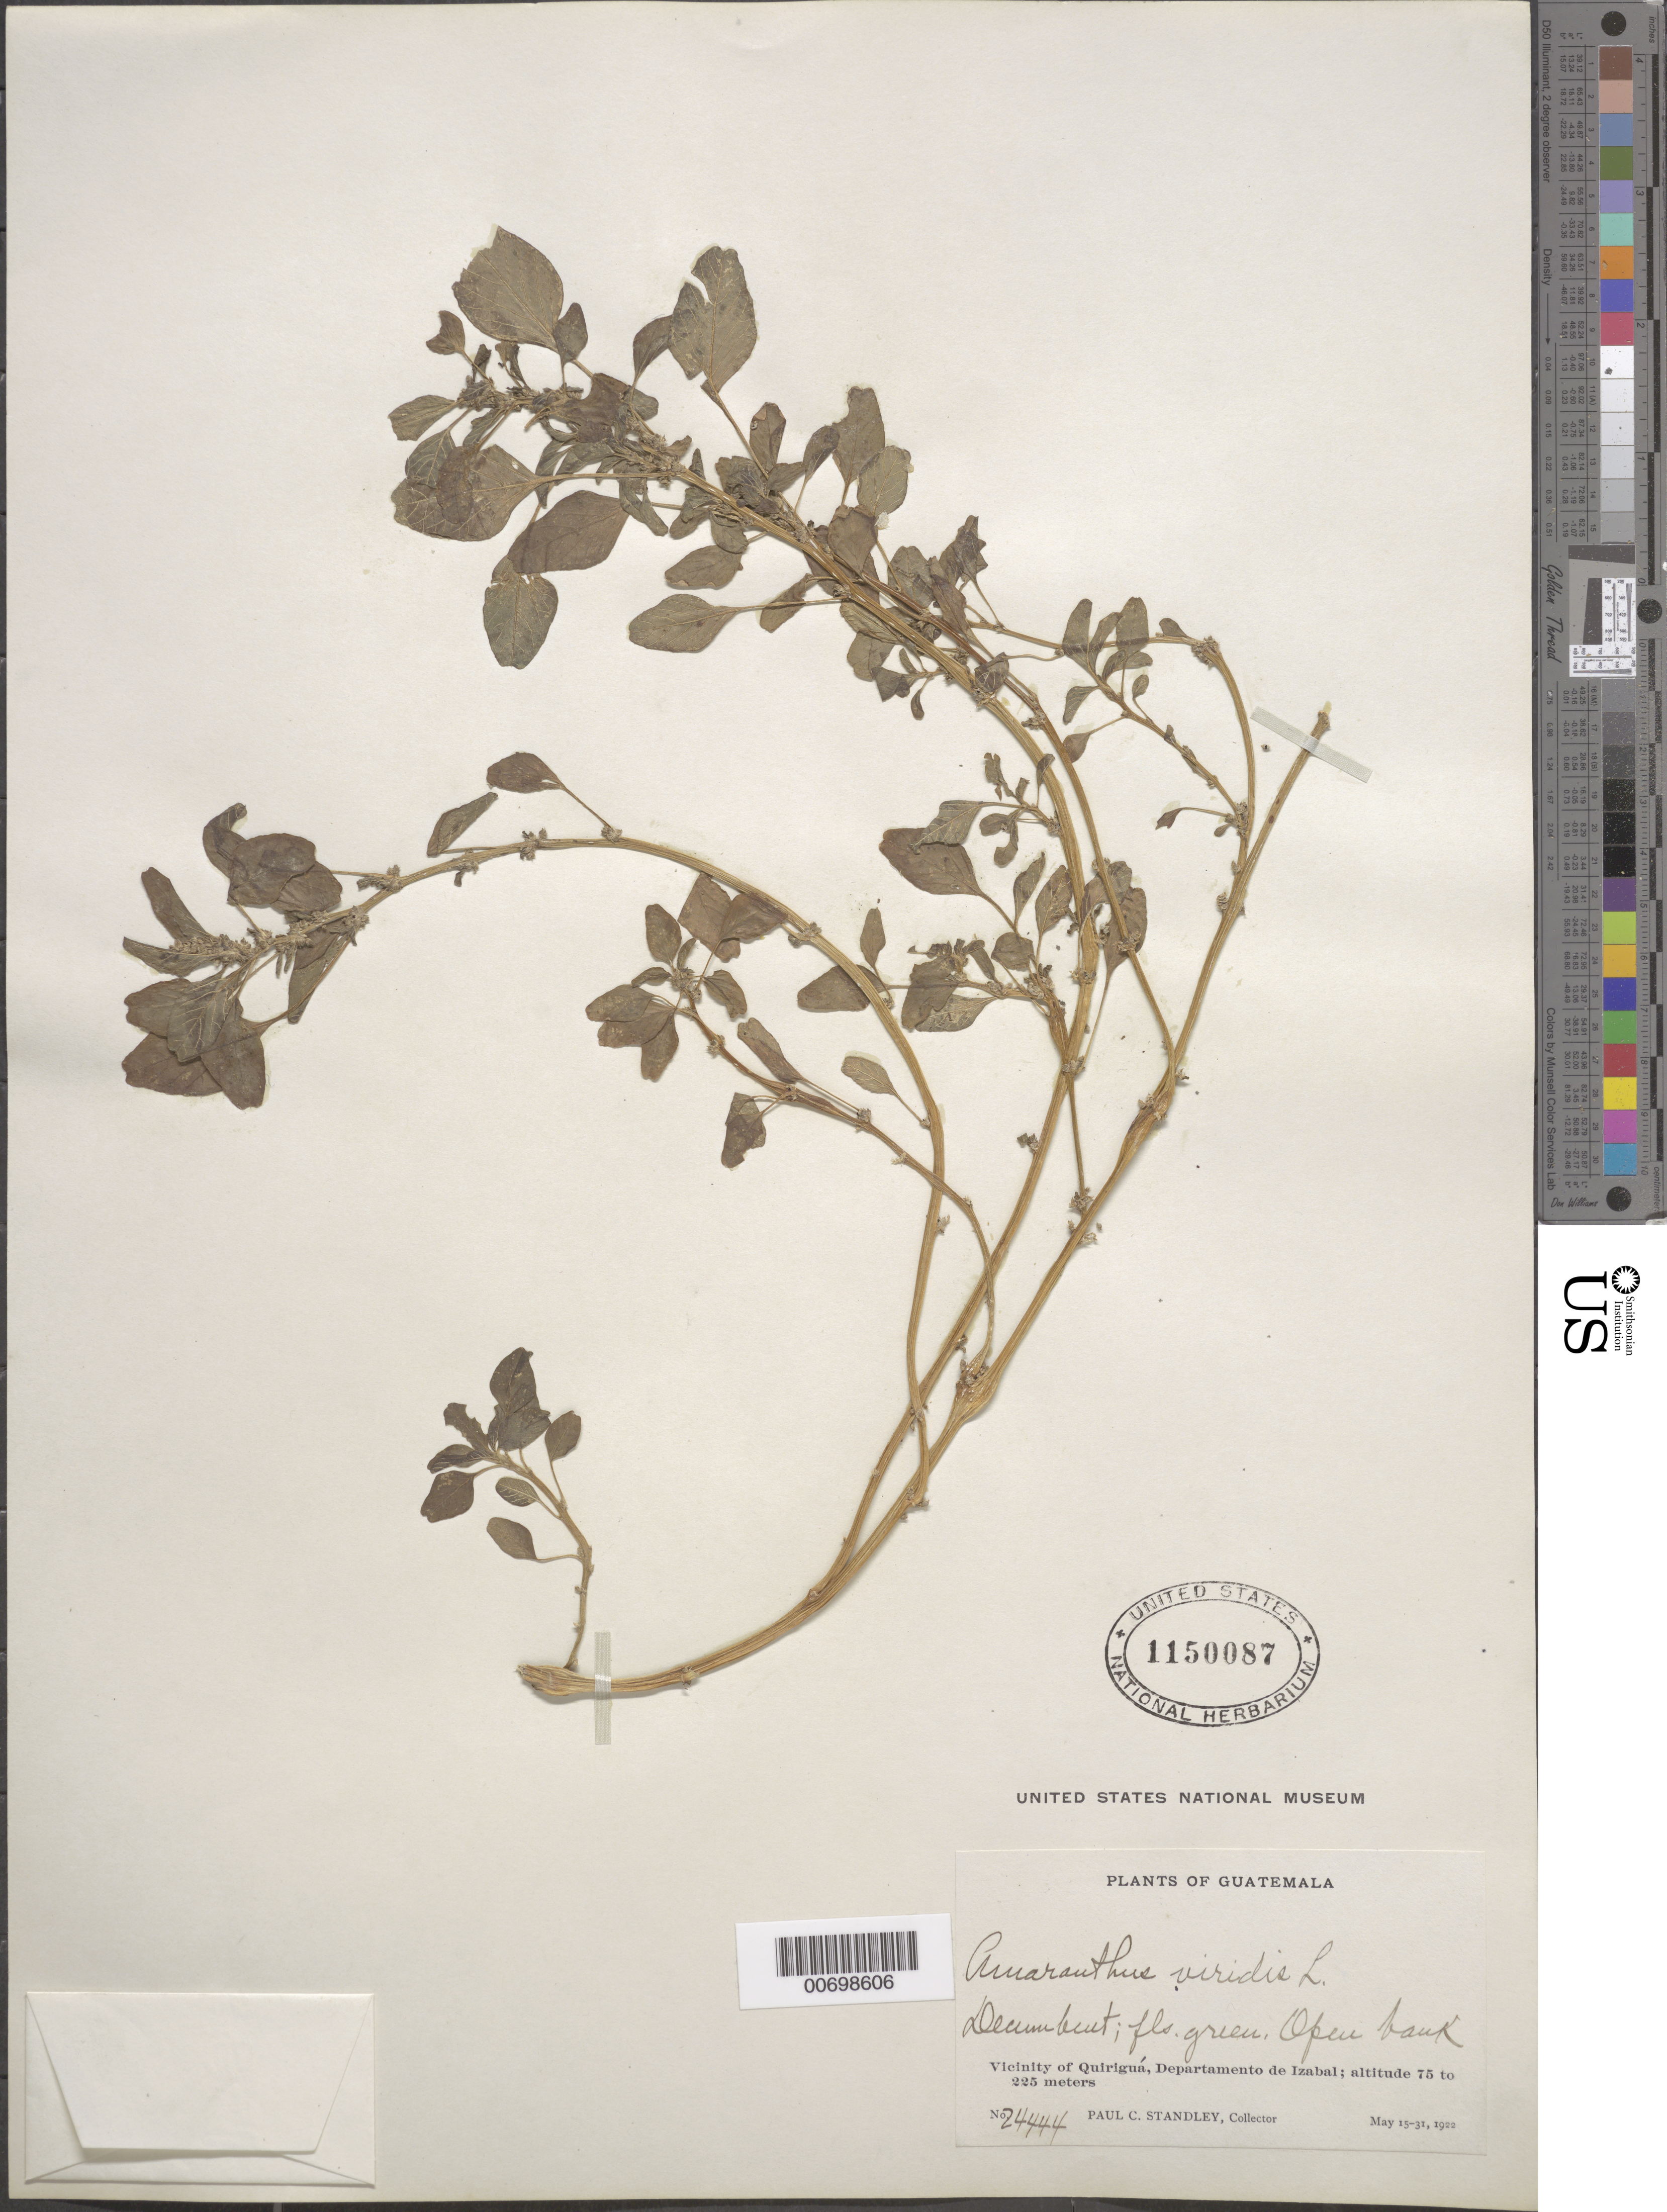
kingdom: Plantae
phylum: Tracheophyta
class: Magnoliopsida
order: Caryophyllales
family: Amaranthaceae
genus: Amaranthus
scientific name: Amaranthus viridis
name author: L.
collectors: P. C. Standley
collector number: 24444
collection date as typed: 15 May 1922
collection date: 1922-05-15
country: Guatemala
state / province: Izabal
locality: Vicinity of Quirigua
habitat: Open bank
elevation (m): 225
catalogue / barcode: US 1150087